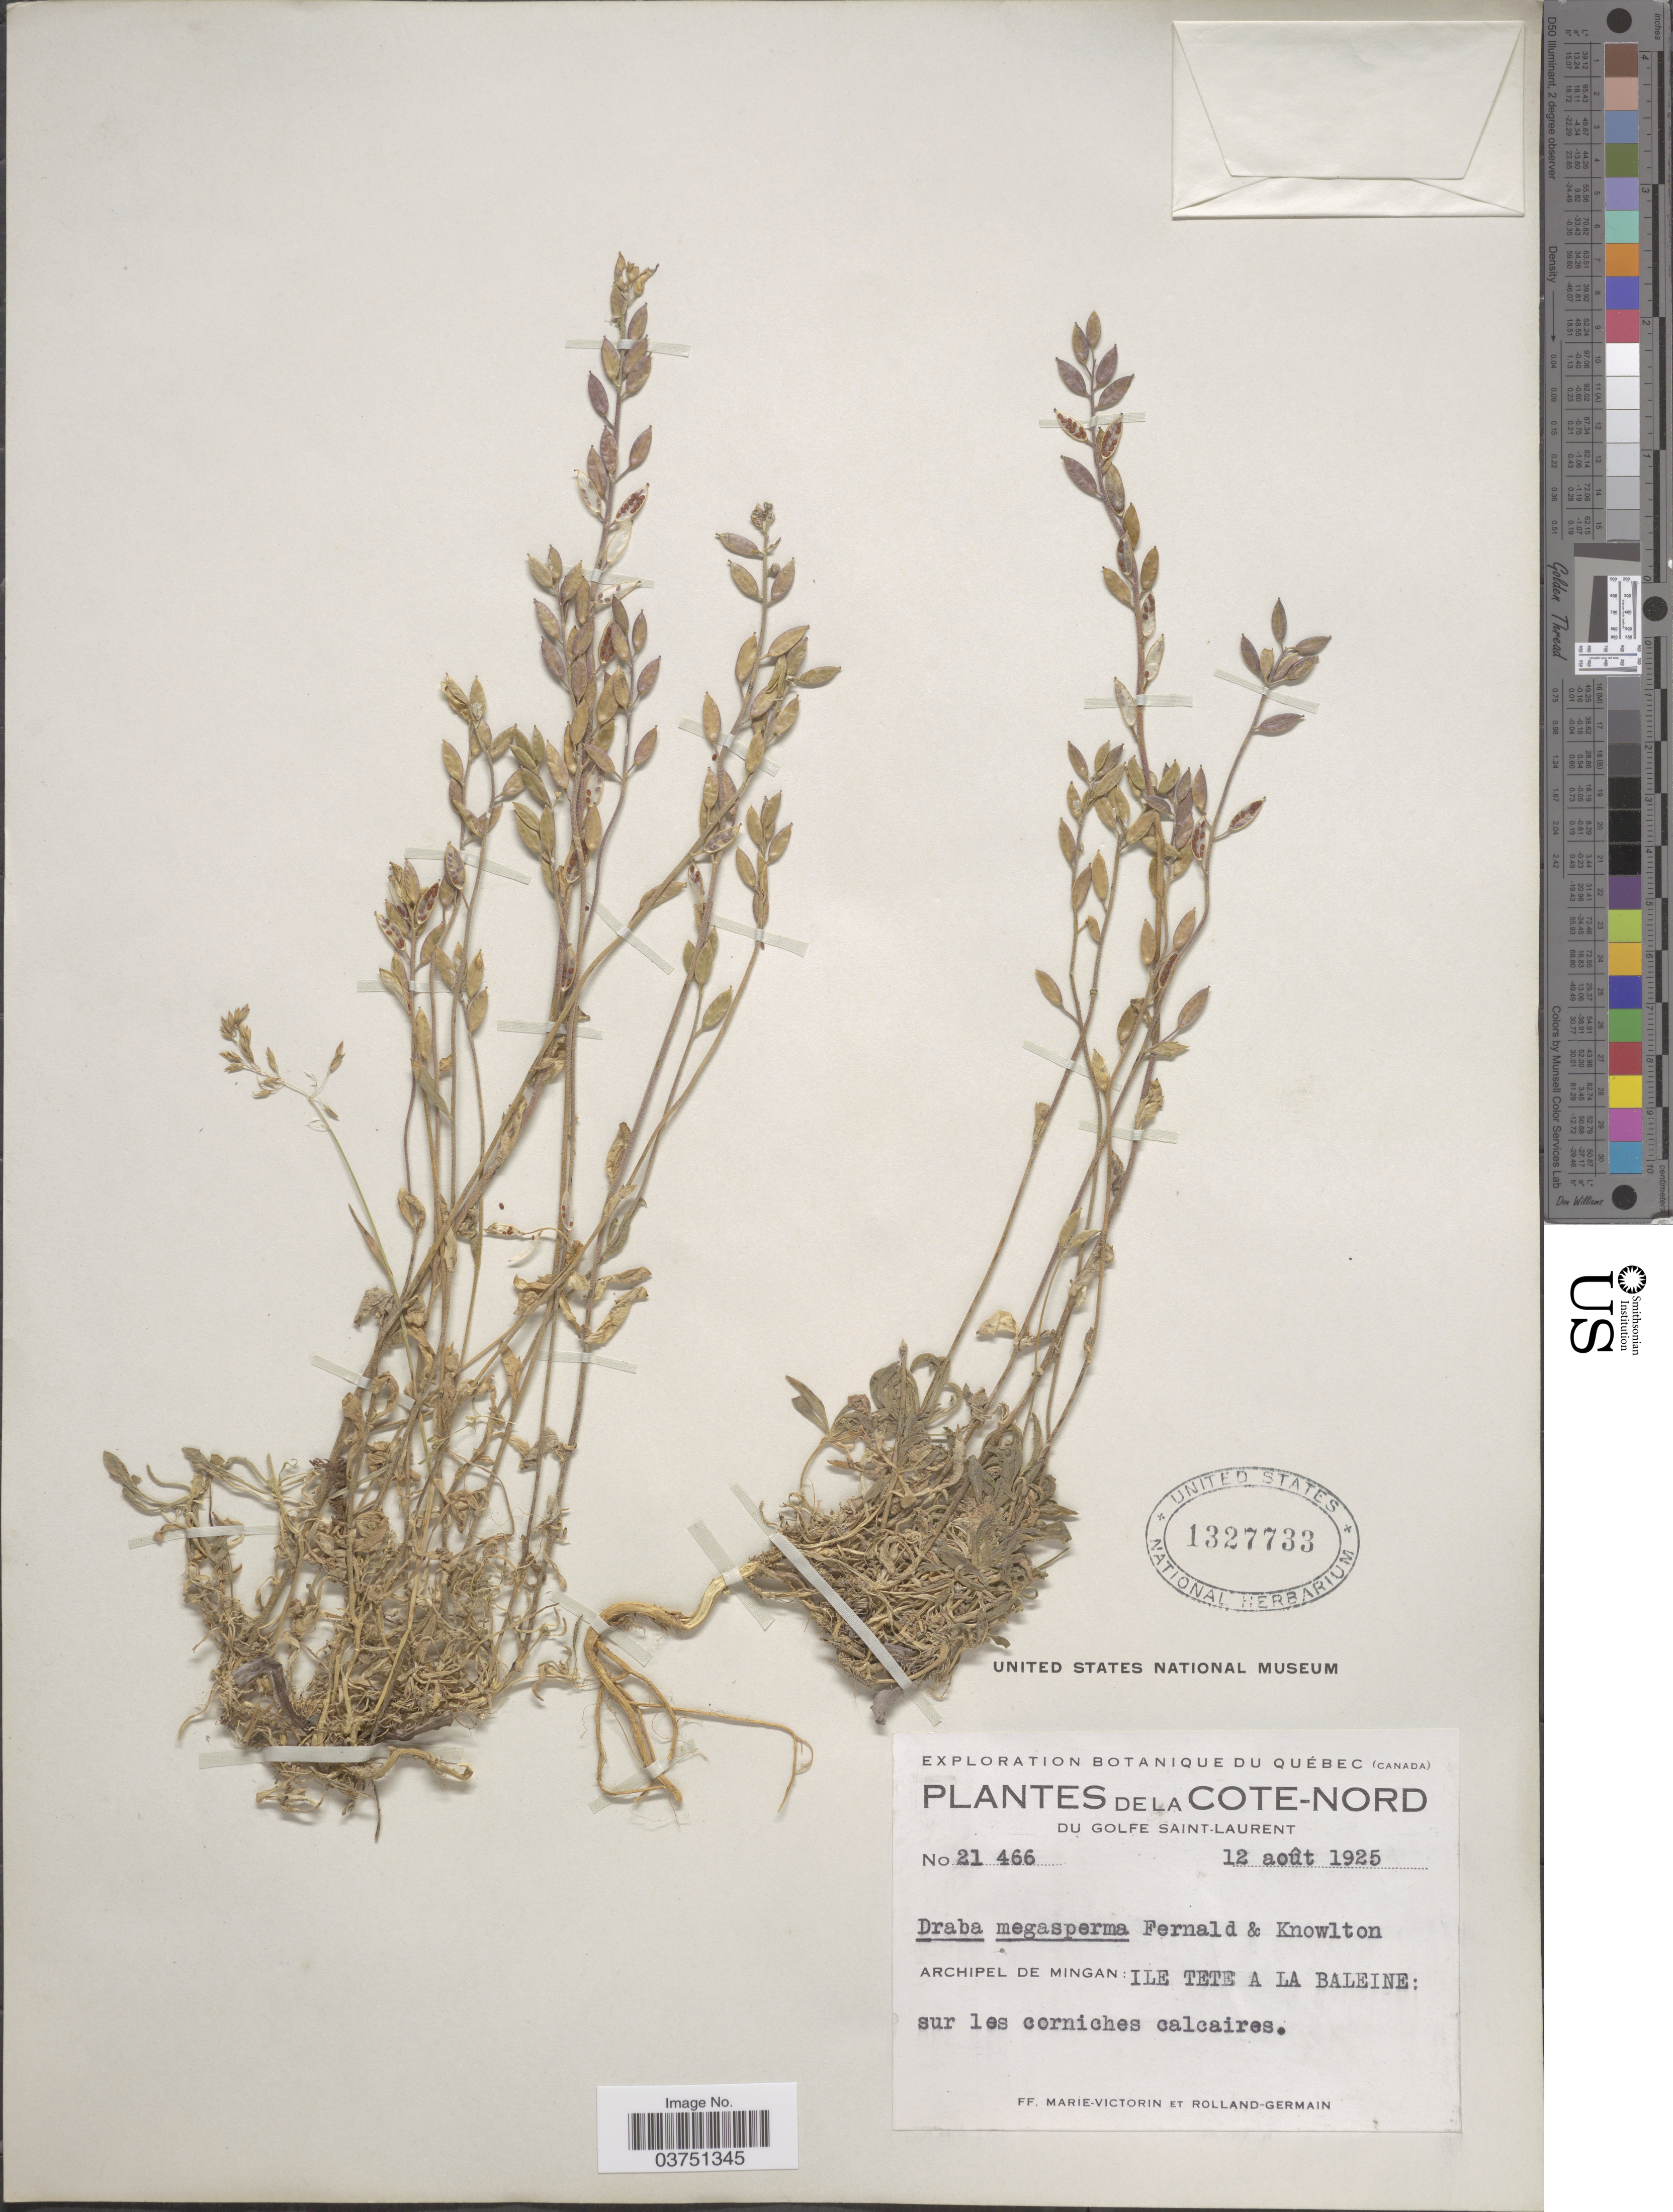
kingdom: Plantae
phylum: Tracheophyta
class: Magnoliopsida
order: Brassicales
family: Brassicaceae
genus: Draba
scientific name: Draba glabella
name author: Pursh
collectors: F. Marie-Victorin & Rolland-Germain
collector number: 21466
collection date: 1925-08-12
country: Canada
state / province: Quebec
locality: La Cote-Nord du Golfe Saint-Laurent. Archipel De Mingan: Ile Tete A La Baleine.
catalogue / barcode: US 1327733